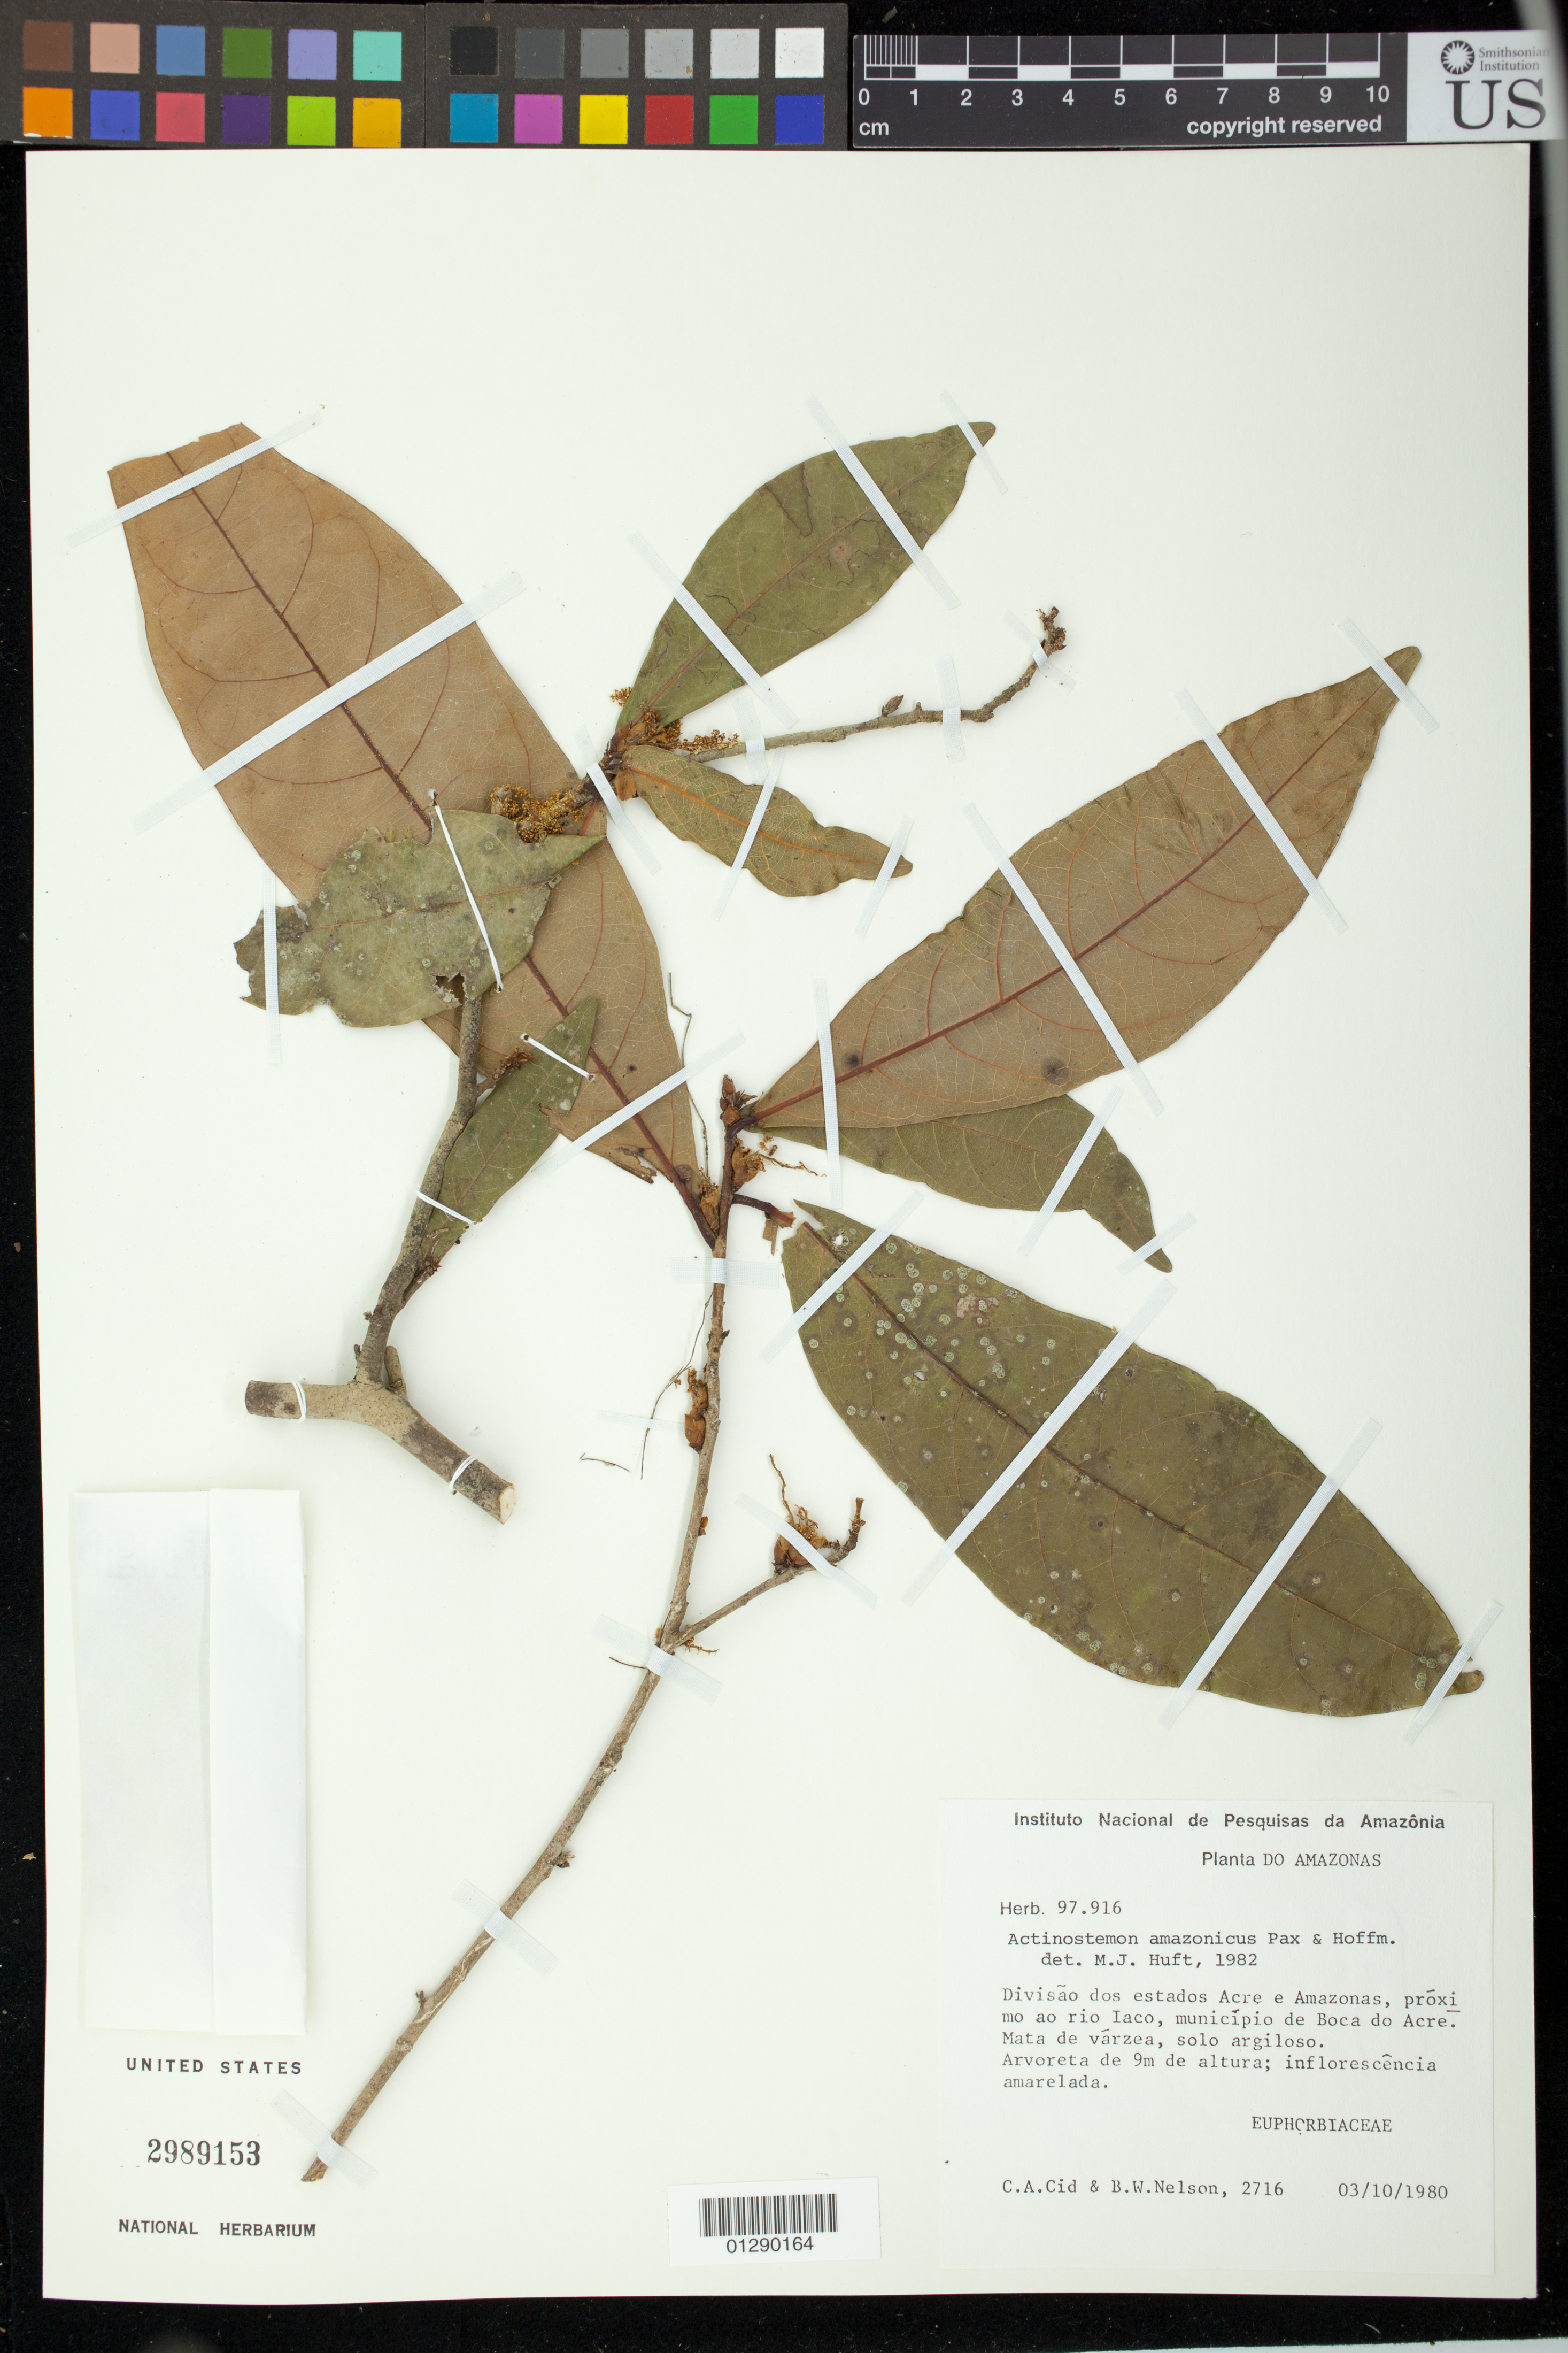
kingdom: Plantae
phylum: Tracheophyta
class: Magnoliopsida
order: Malpighiales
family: Euphorbiaceae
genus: Actinostemon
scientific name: Actinostemon amazonicus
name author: Pax & K. Hoffm.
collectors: C. A. Cid Ferreira & B. W. Nelson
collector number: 2716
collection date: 1980-03-10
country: Brazil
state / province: Amazonas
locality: proximo ao rio Iaco, municipio de Boca do Acre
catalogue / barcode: US 2989153